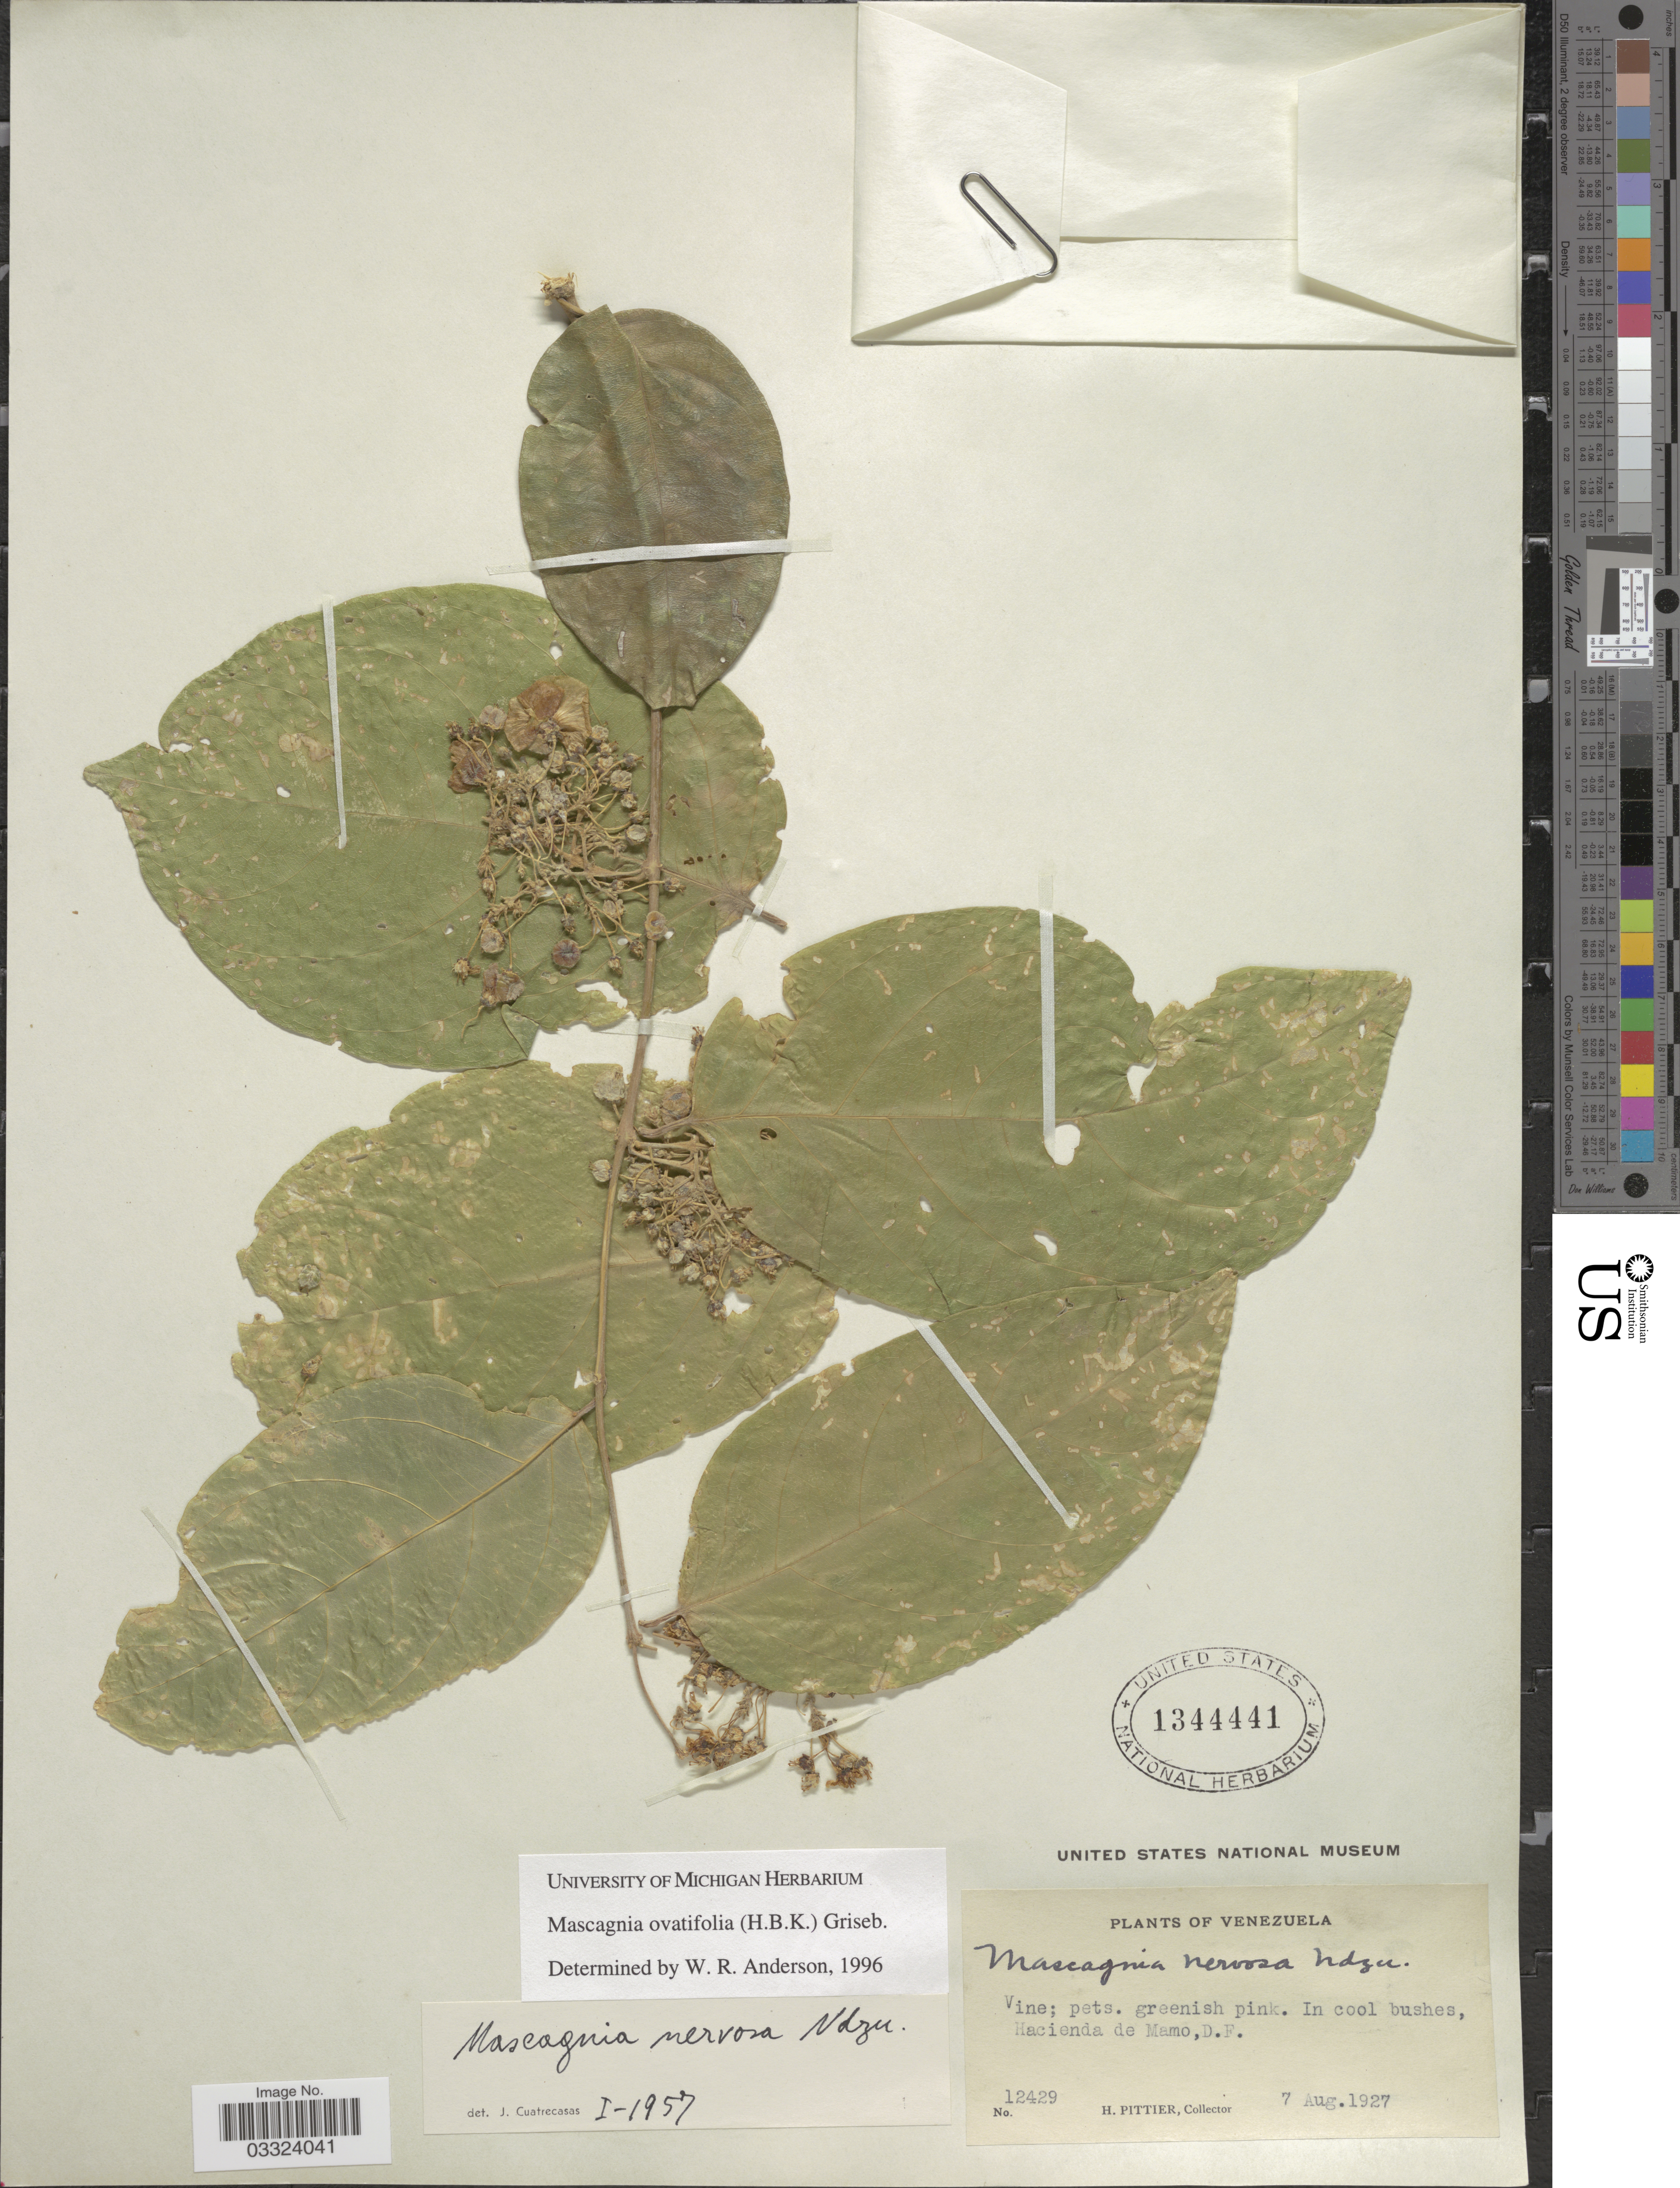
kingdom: Plantae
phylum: Tracheophyta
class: Magnoliopsida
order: Malpighiales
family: Malpighiaceae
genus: Mascagnia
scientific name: Mascagnia ovatifolia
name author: (Kunth) Griseb.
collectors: H. F. Pittier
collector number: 12429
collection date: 1927-08-07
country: Venezuela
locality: Hacienda de Mamo, D.F.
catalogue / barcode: US 1344441